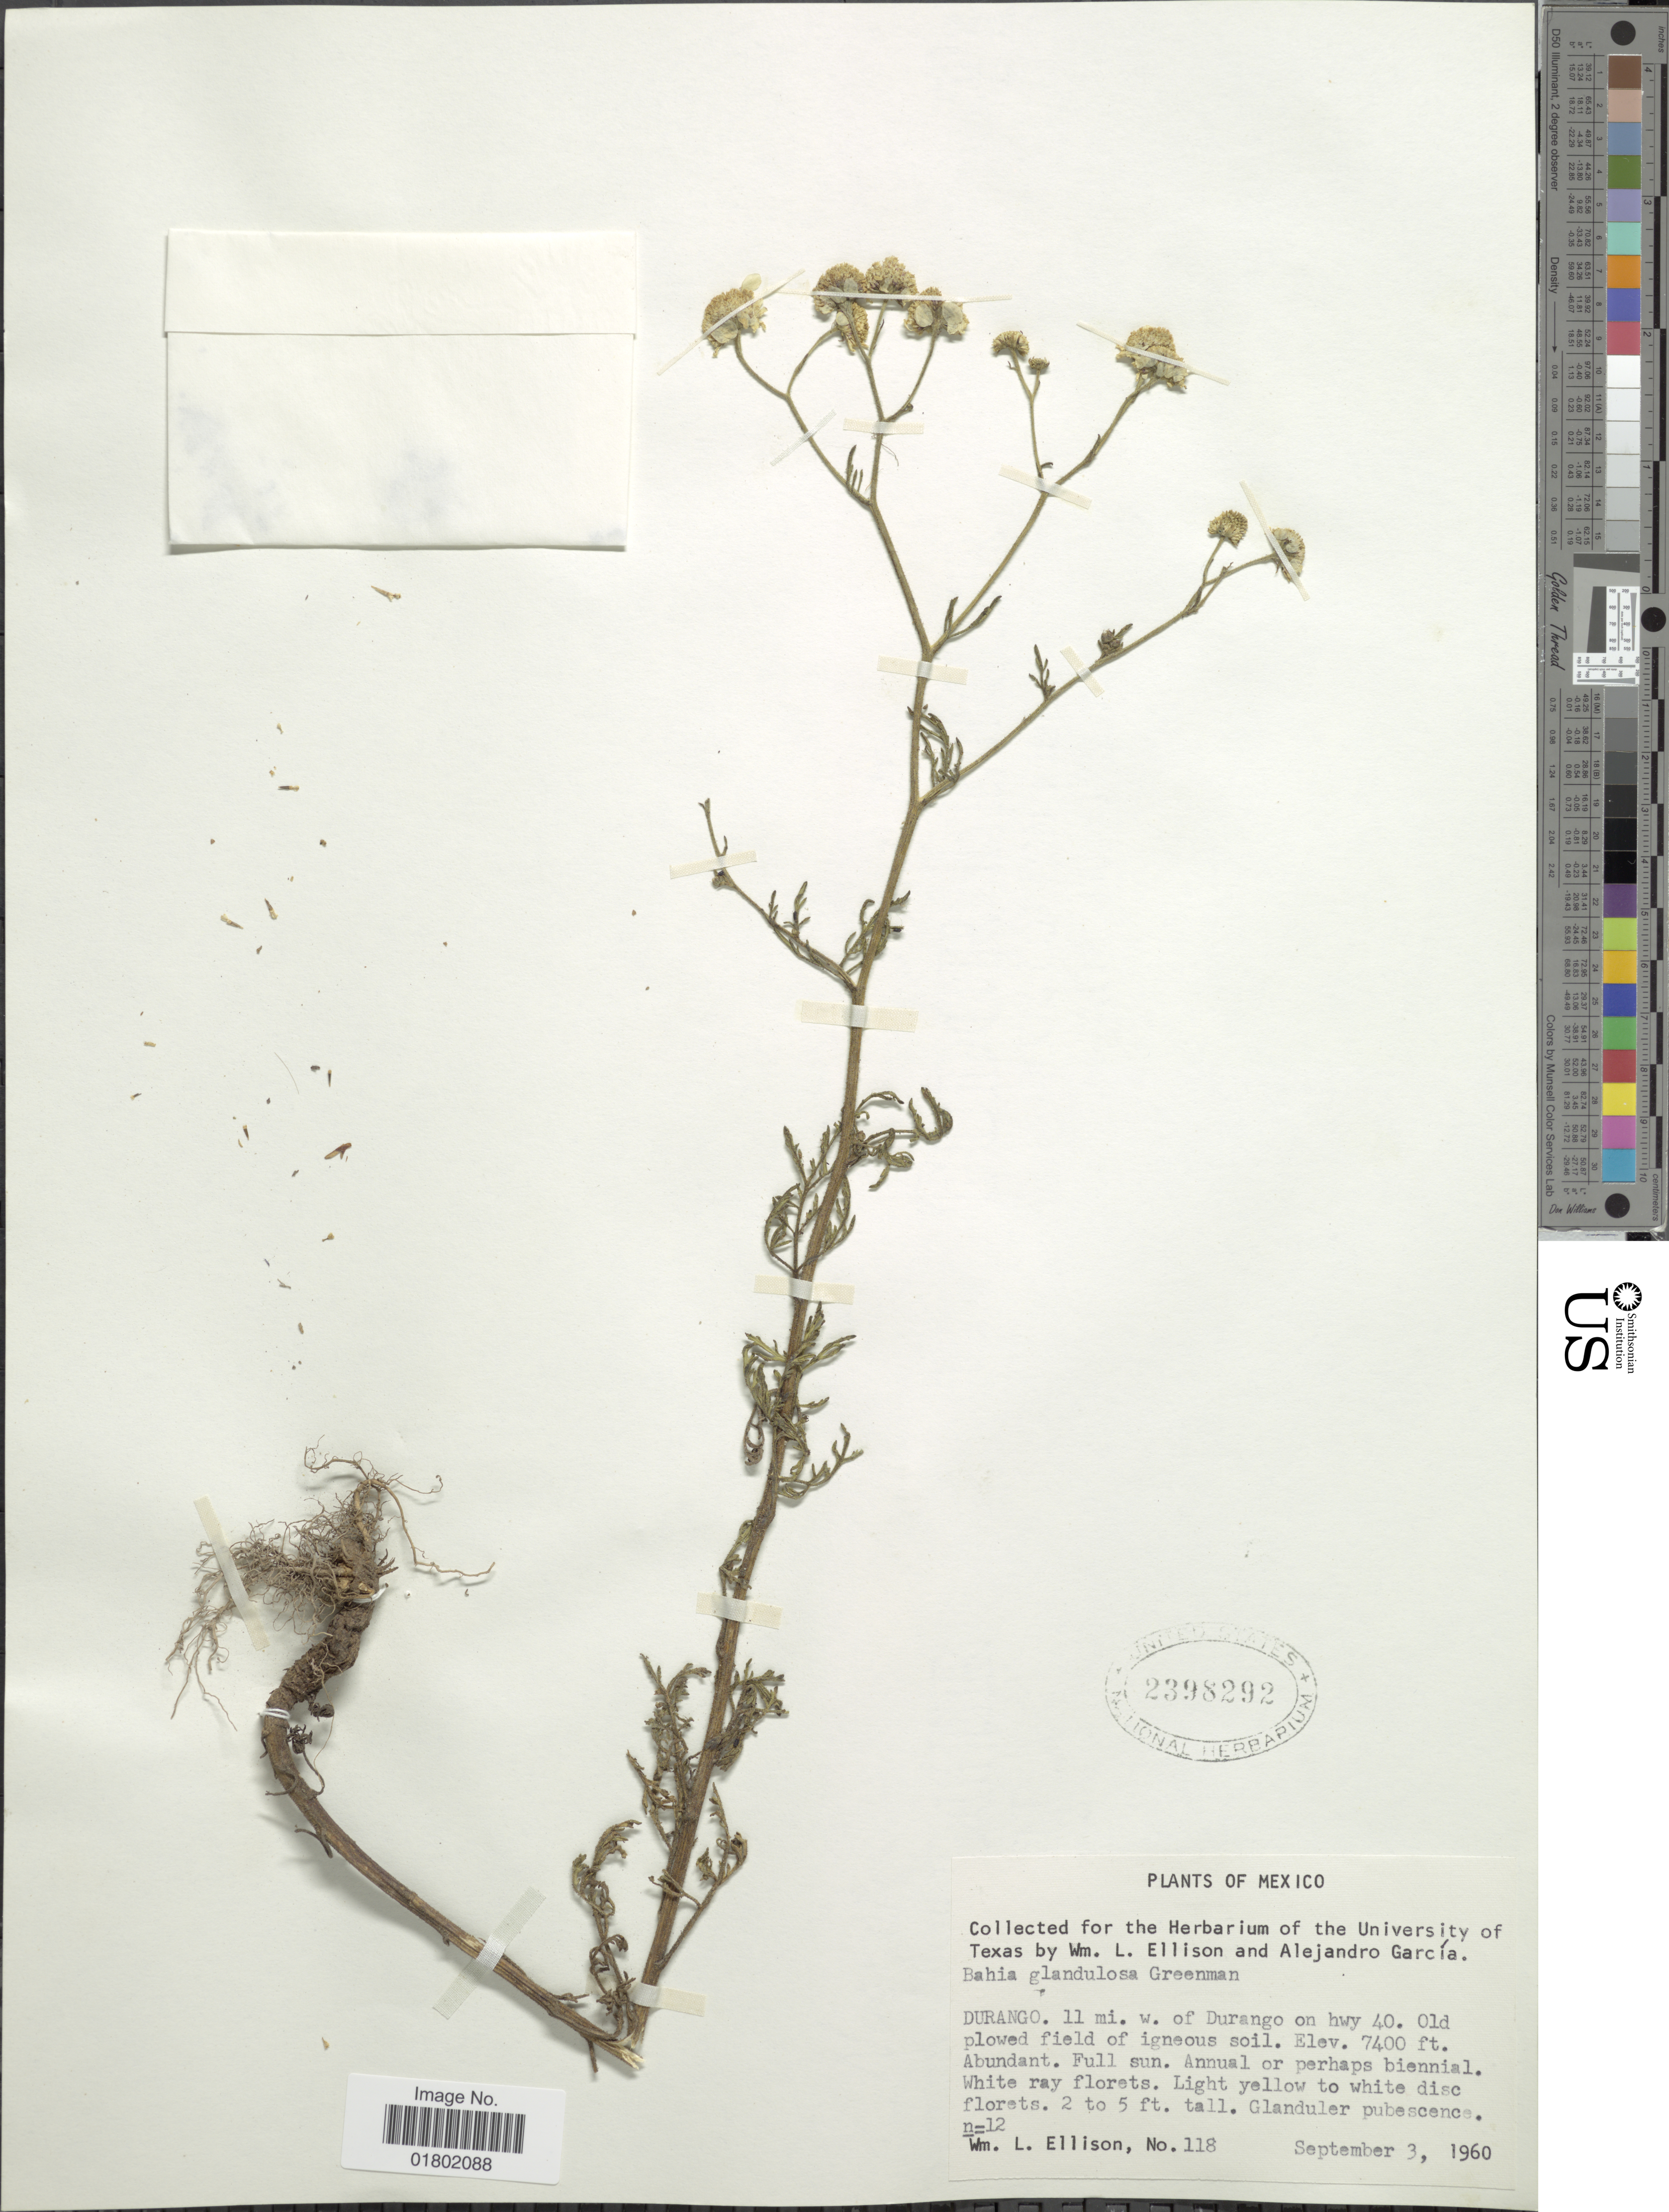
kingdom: Plantae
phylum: Tracheophyta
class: Magnoliopsida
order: Asterales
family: Asteraceae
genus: Bahia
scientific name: Bahia glandulosa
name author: Greenm.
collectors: W. L. Ellison & A. García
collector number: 118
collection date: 1960-09-03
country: Mexico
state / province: Durango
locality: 11 mi. w. of Durango on hwy 40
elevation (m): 2256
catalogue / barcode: US 2398292